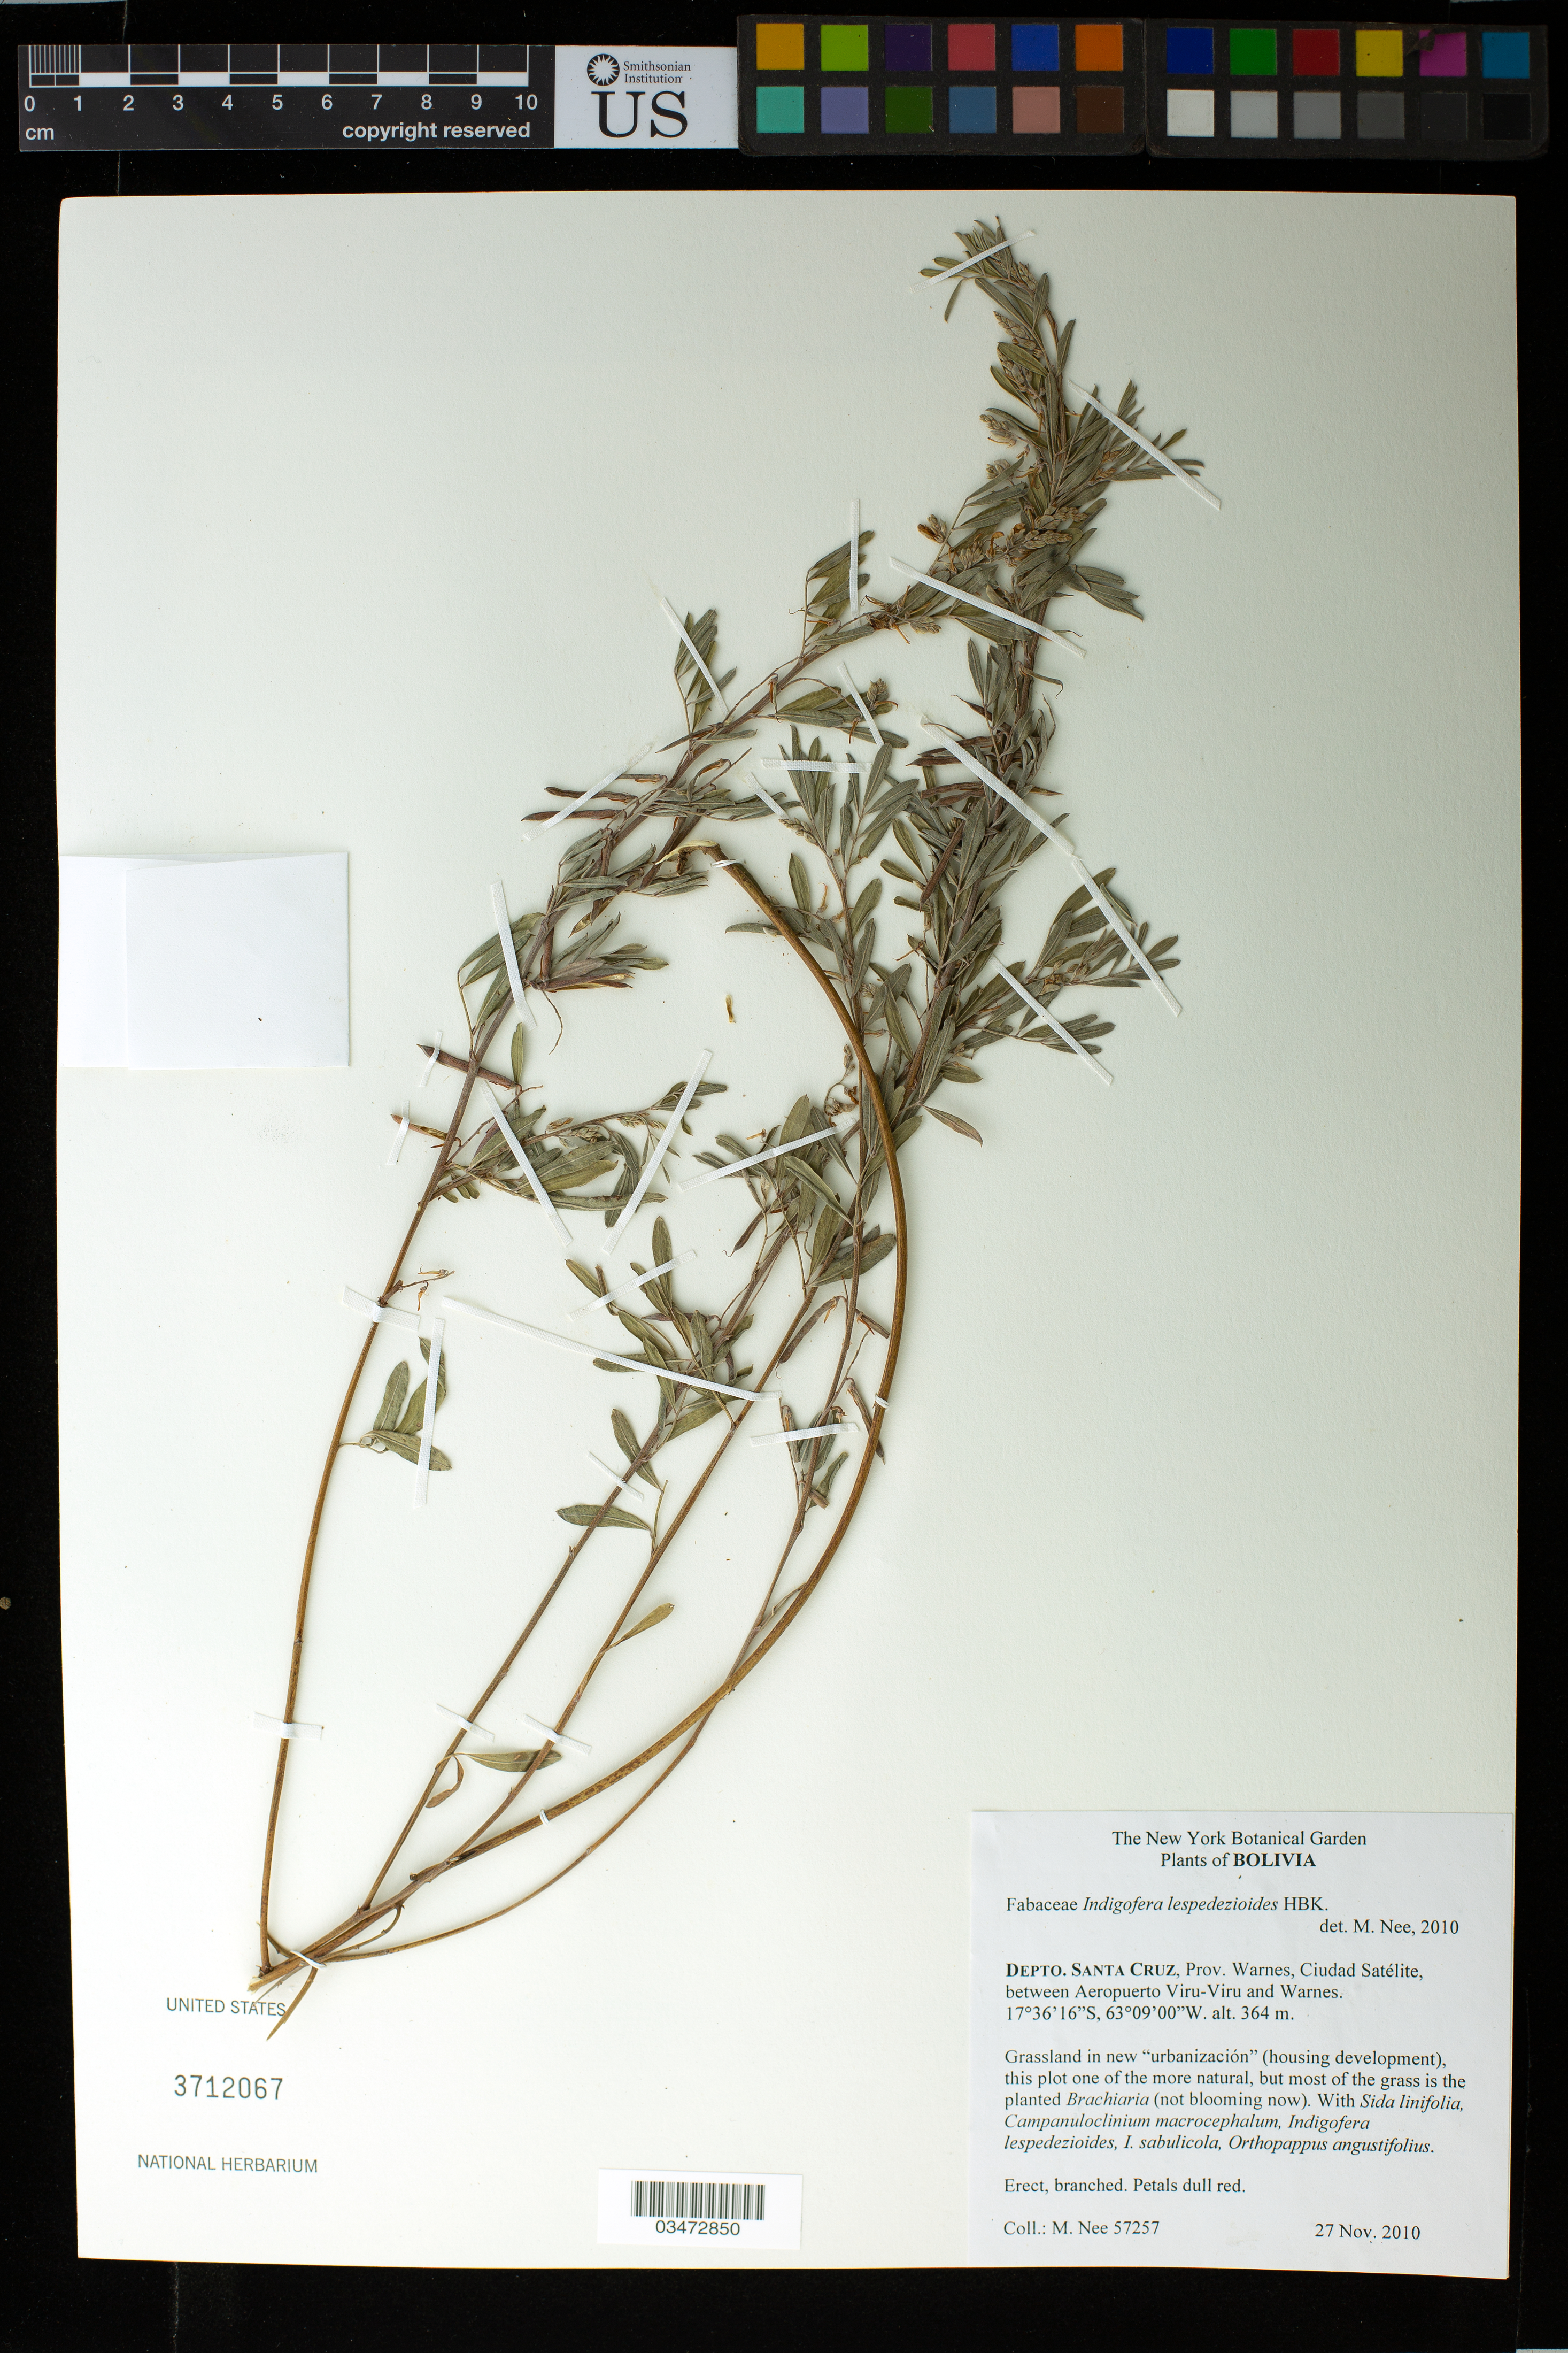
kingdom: Plantae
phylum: Tracheophyta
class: Magnoliopsida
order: Fabales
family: Fabaceae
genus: Indigofera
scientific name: Indigofera lespedezioides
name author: Kunth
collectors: M. Nee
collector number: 57257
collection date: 2010-11-27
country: Bolivia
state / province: Santa Cruz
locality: Depto. Santa Cruz, Prov. Warnes, Ciudad Satelite, between Aeropuerto Viru-Viru and Warnes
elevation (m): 364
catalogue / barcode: US 3712067